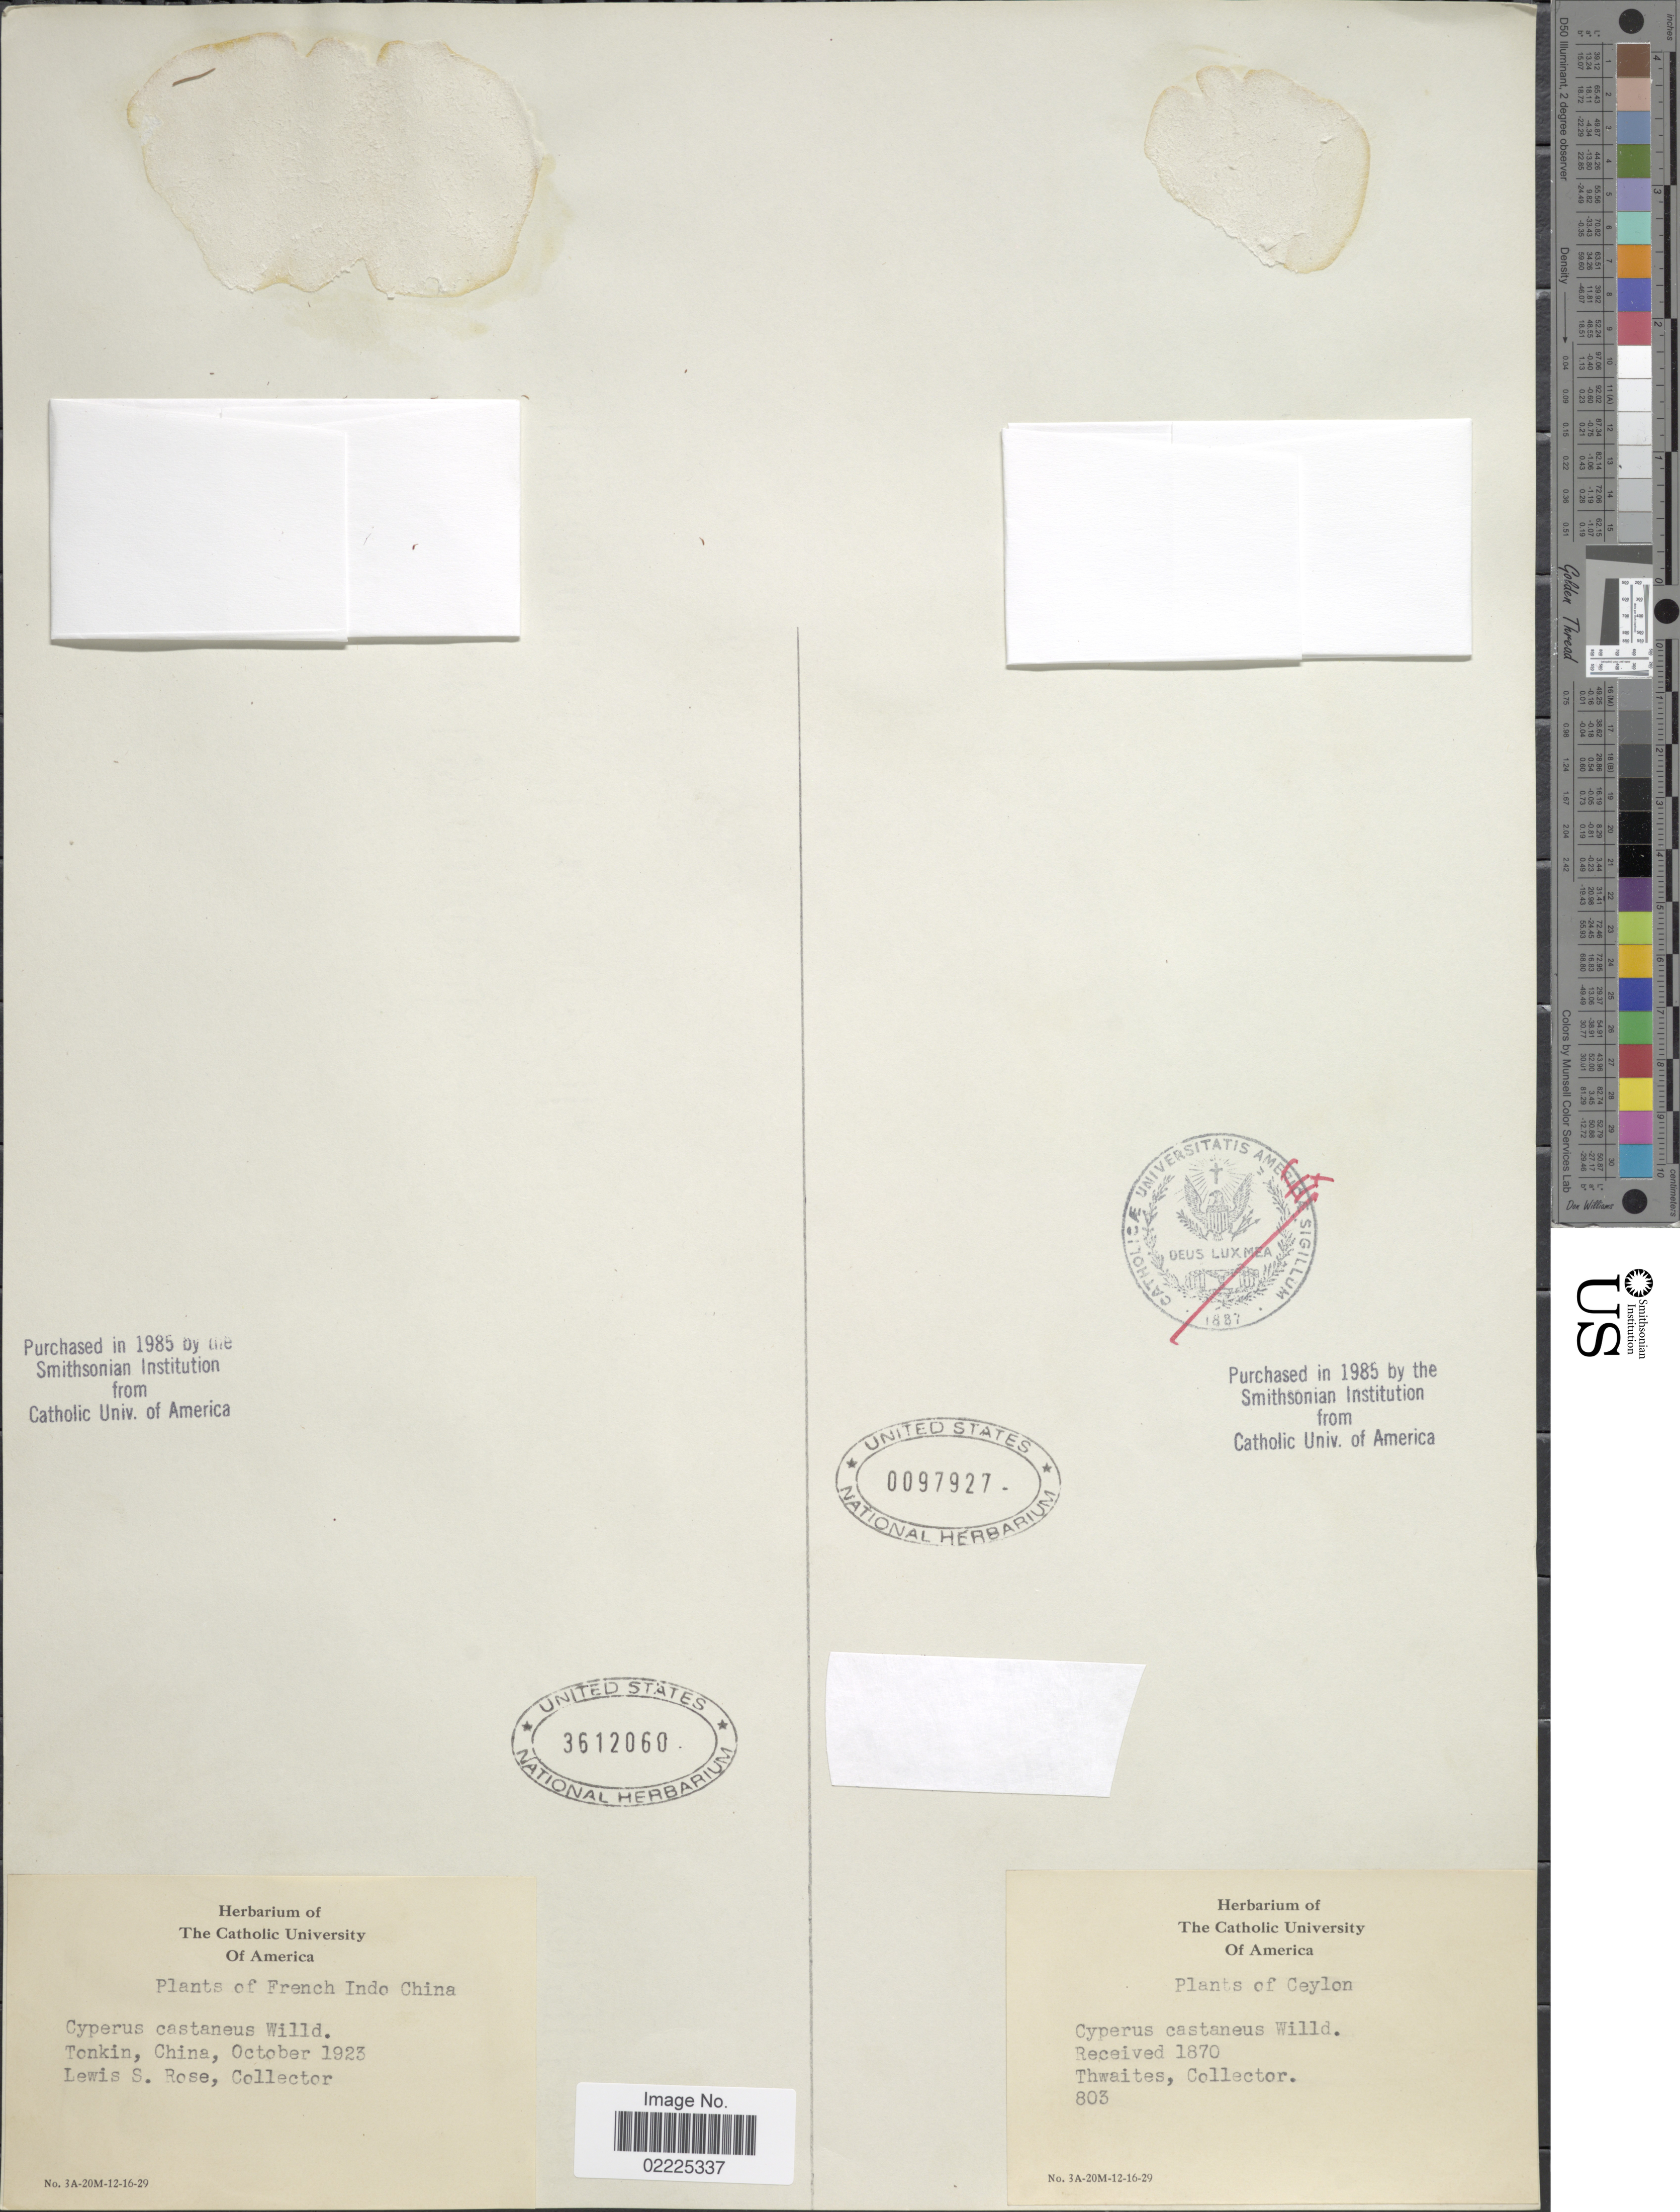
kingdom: Plantae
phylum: Tracheophyta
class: Liliopsida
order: Poales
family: Cyperaceae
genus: Cyperus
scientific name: Cyperus castaneus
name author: Willd.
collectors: L. S. Rose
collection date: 1923-10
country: Vietnam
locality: French Indo China, Tonkin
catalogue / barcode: US 3612060